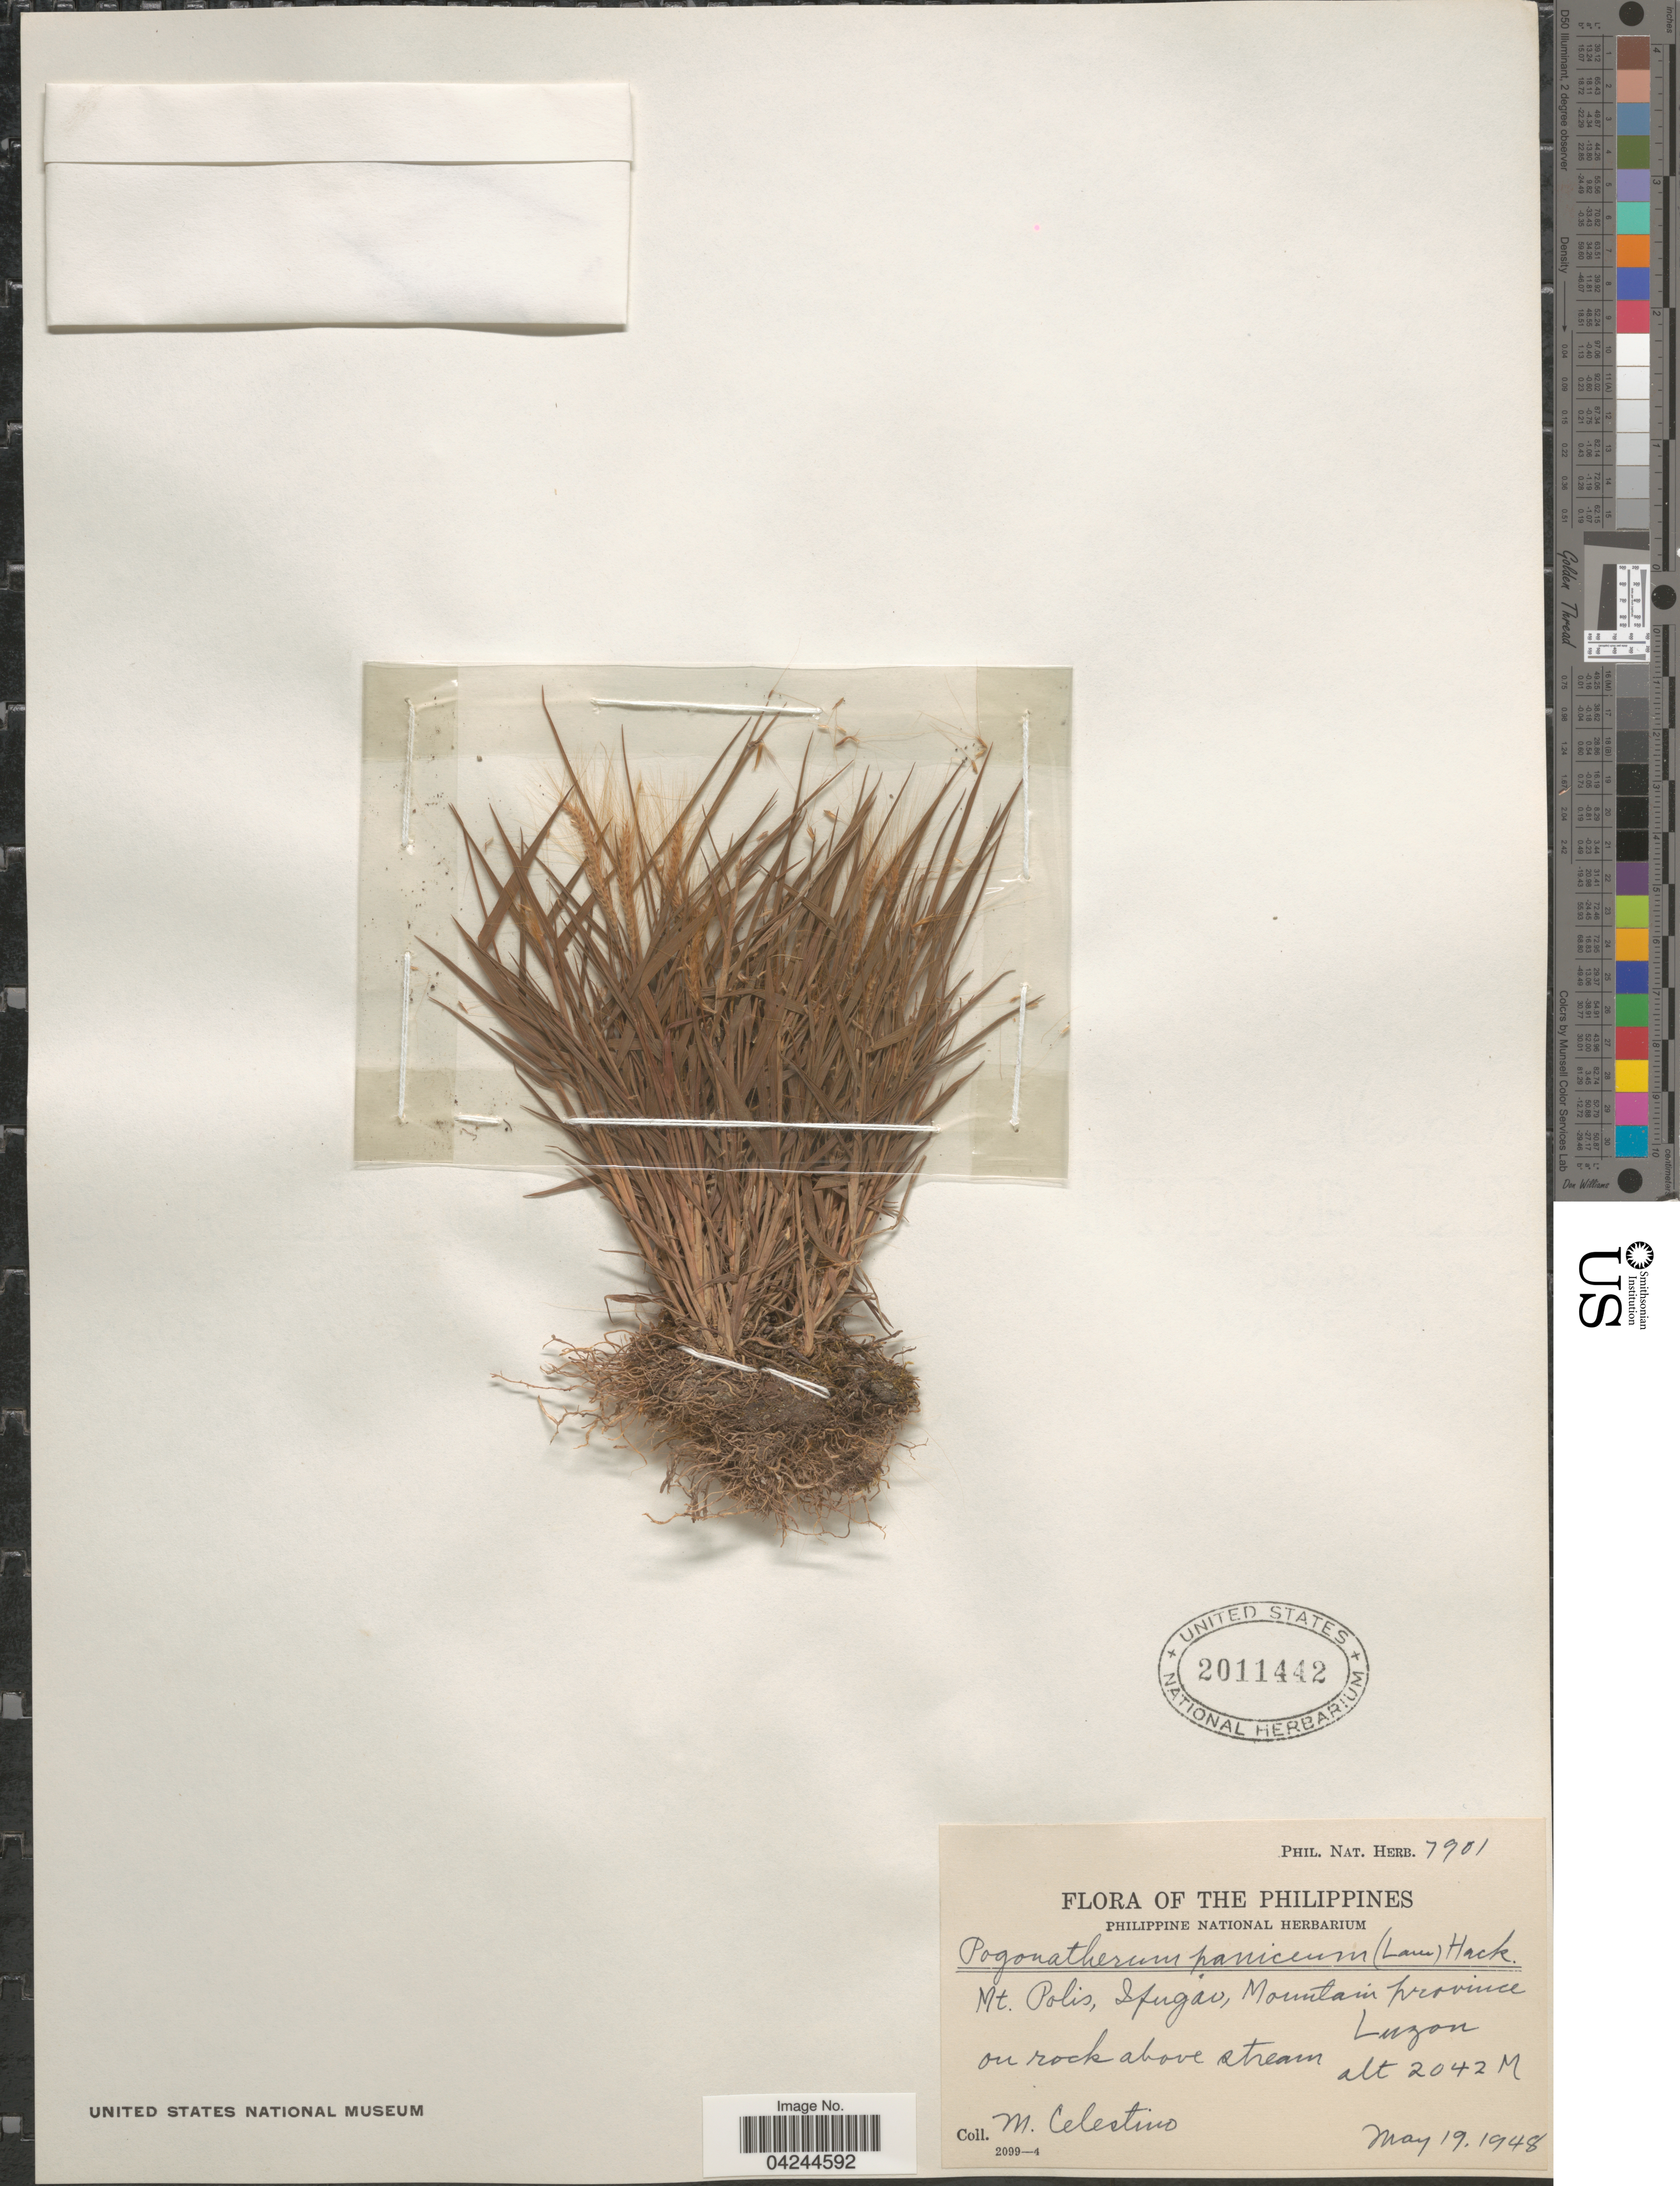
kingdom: Plantae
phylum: Tracheophyta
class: Liliopsida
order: Poales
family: Poaceae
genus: Pogonatherum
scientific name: Pogonatherum crinitum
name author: (Thunb.) Kunth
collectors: M. Celestino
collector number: Phil. Nat. Herb. 7901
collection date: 1948-05-19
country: Philippines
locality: Mt. Polis, Ifugao, Mountain province. Luzon. On rock above stream.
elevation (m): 2042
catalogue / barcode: US 2011442